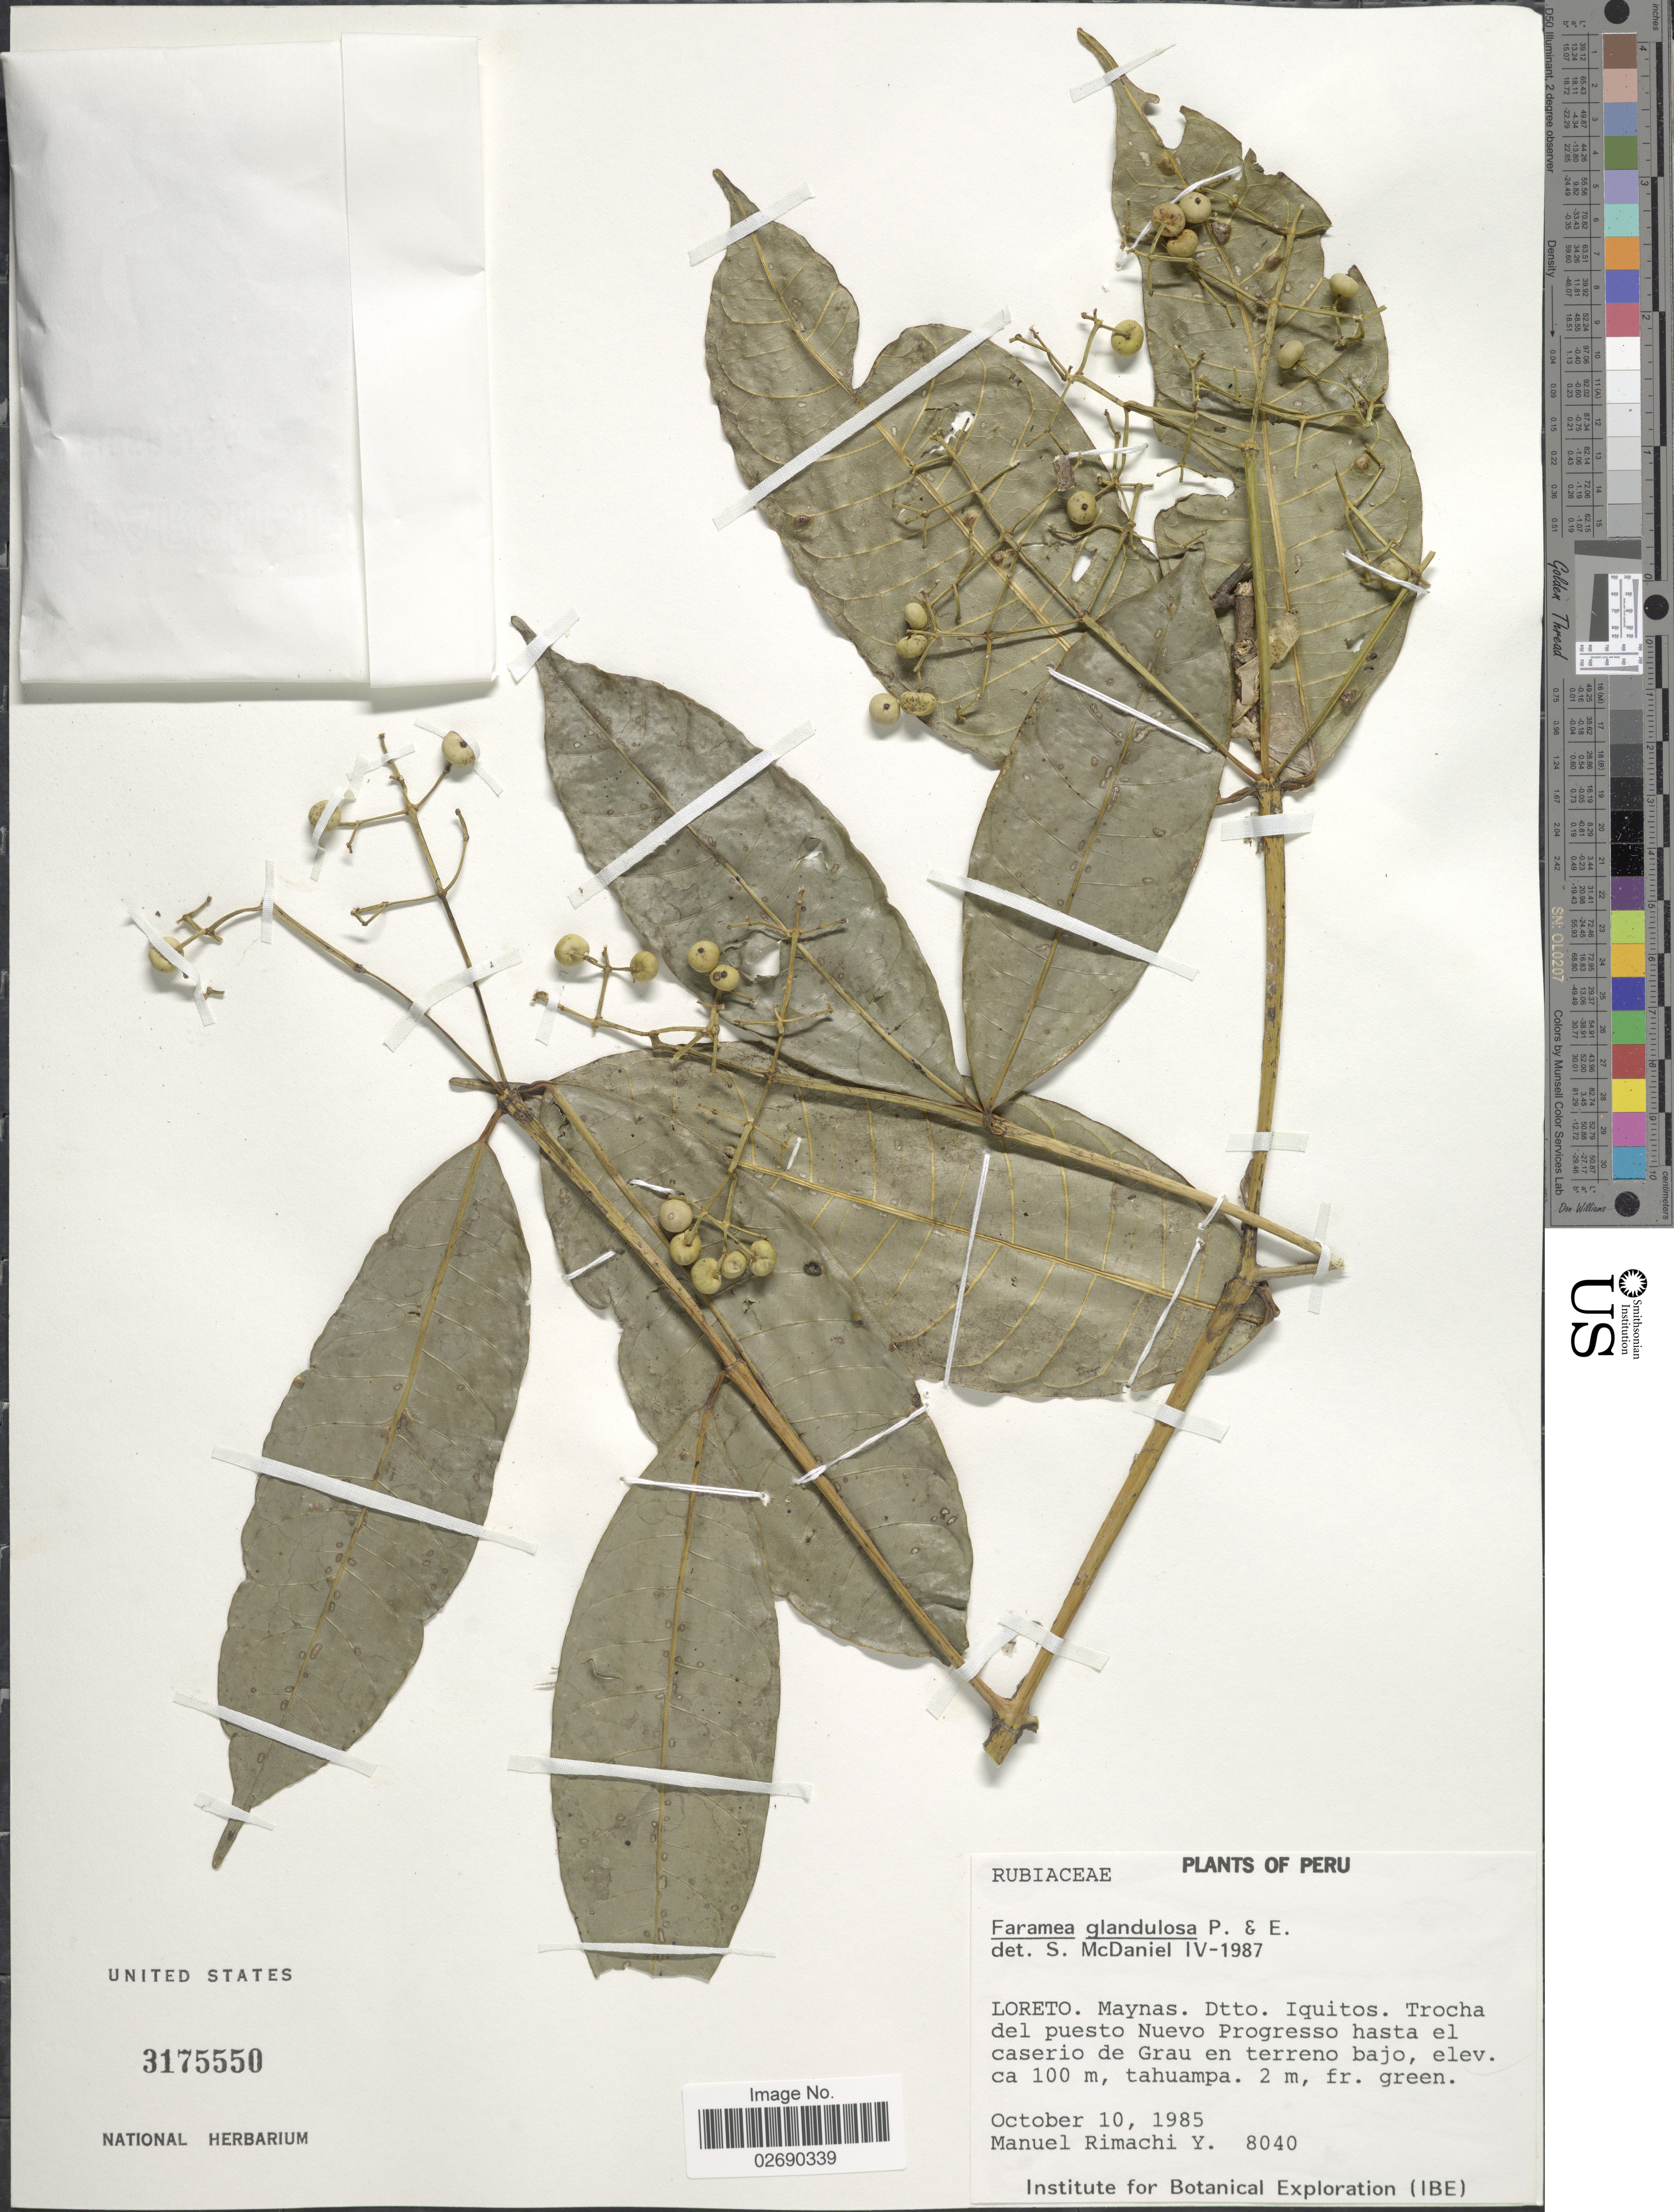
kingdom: Plantae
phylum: Tracheophyta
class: Magnoliopsida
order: Gentianales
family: Rubiaceae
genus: Faramea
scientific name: Faramea glandulosa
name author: Poepp.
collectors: M. Rimachi Y.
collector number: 8040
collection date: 1985-10-10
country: Peru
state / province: Loreto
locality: Maynas Dtto Iquitos. Trocha del puesto Nuevo Pregresso hasta el caserio de Grau en terreno bajo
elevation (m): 100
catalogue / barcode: US 3175550